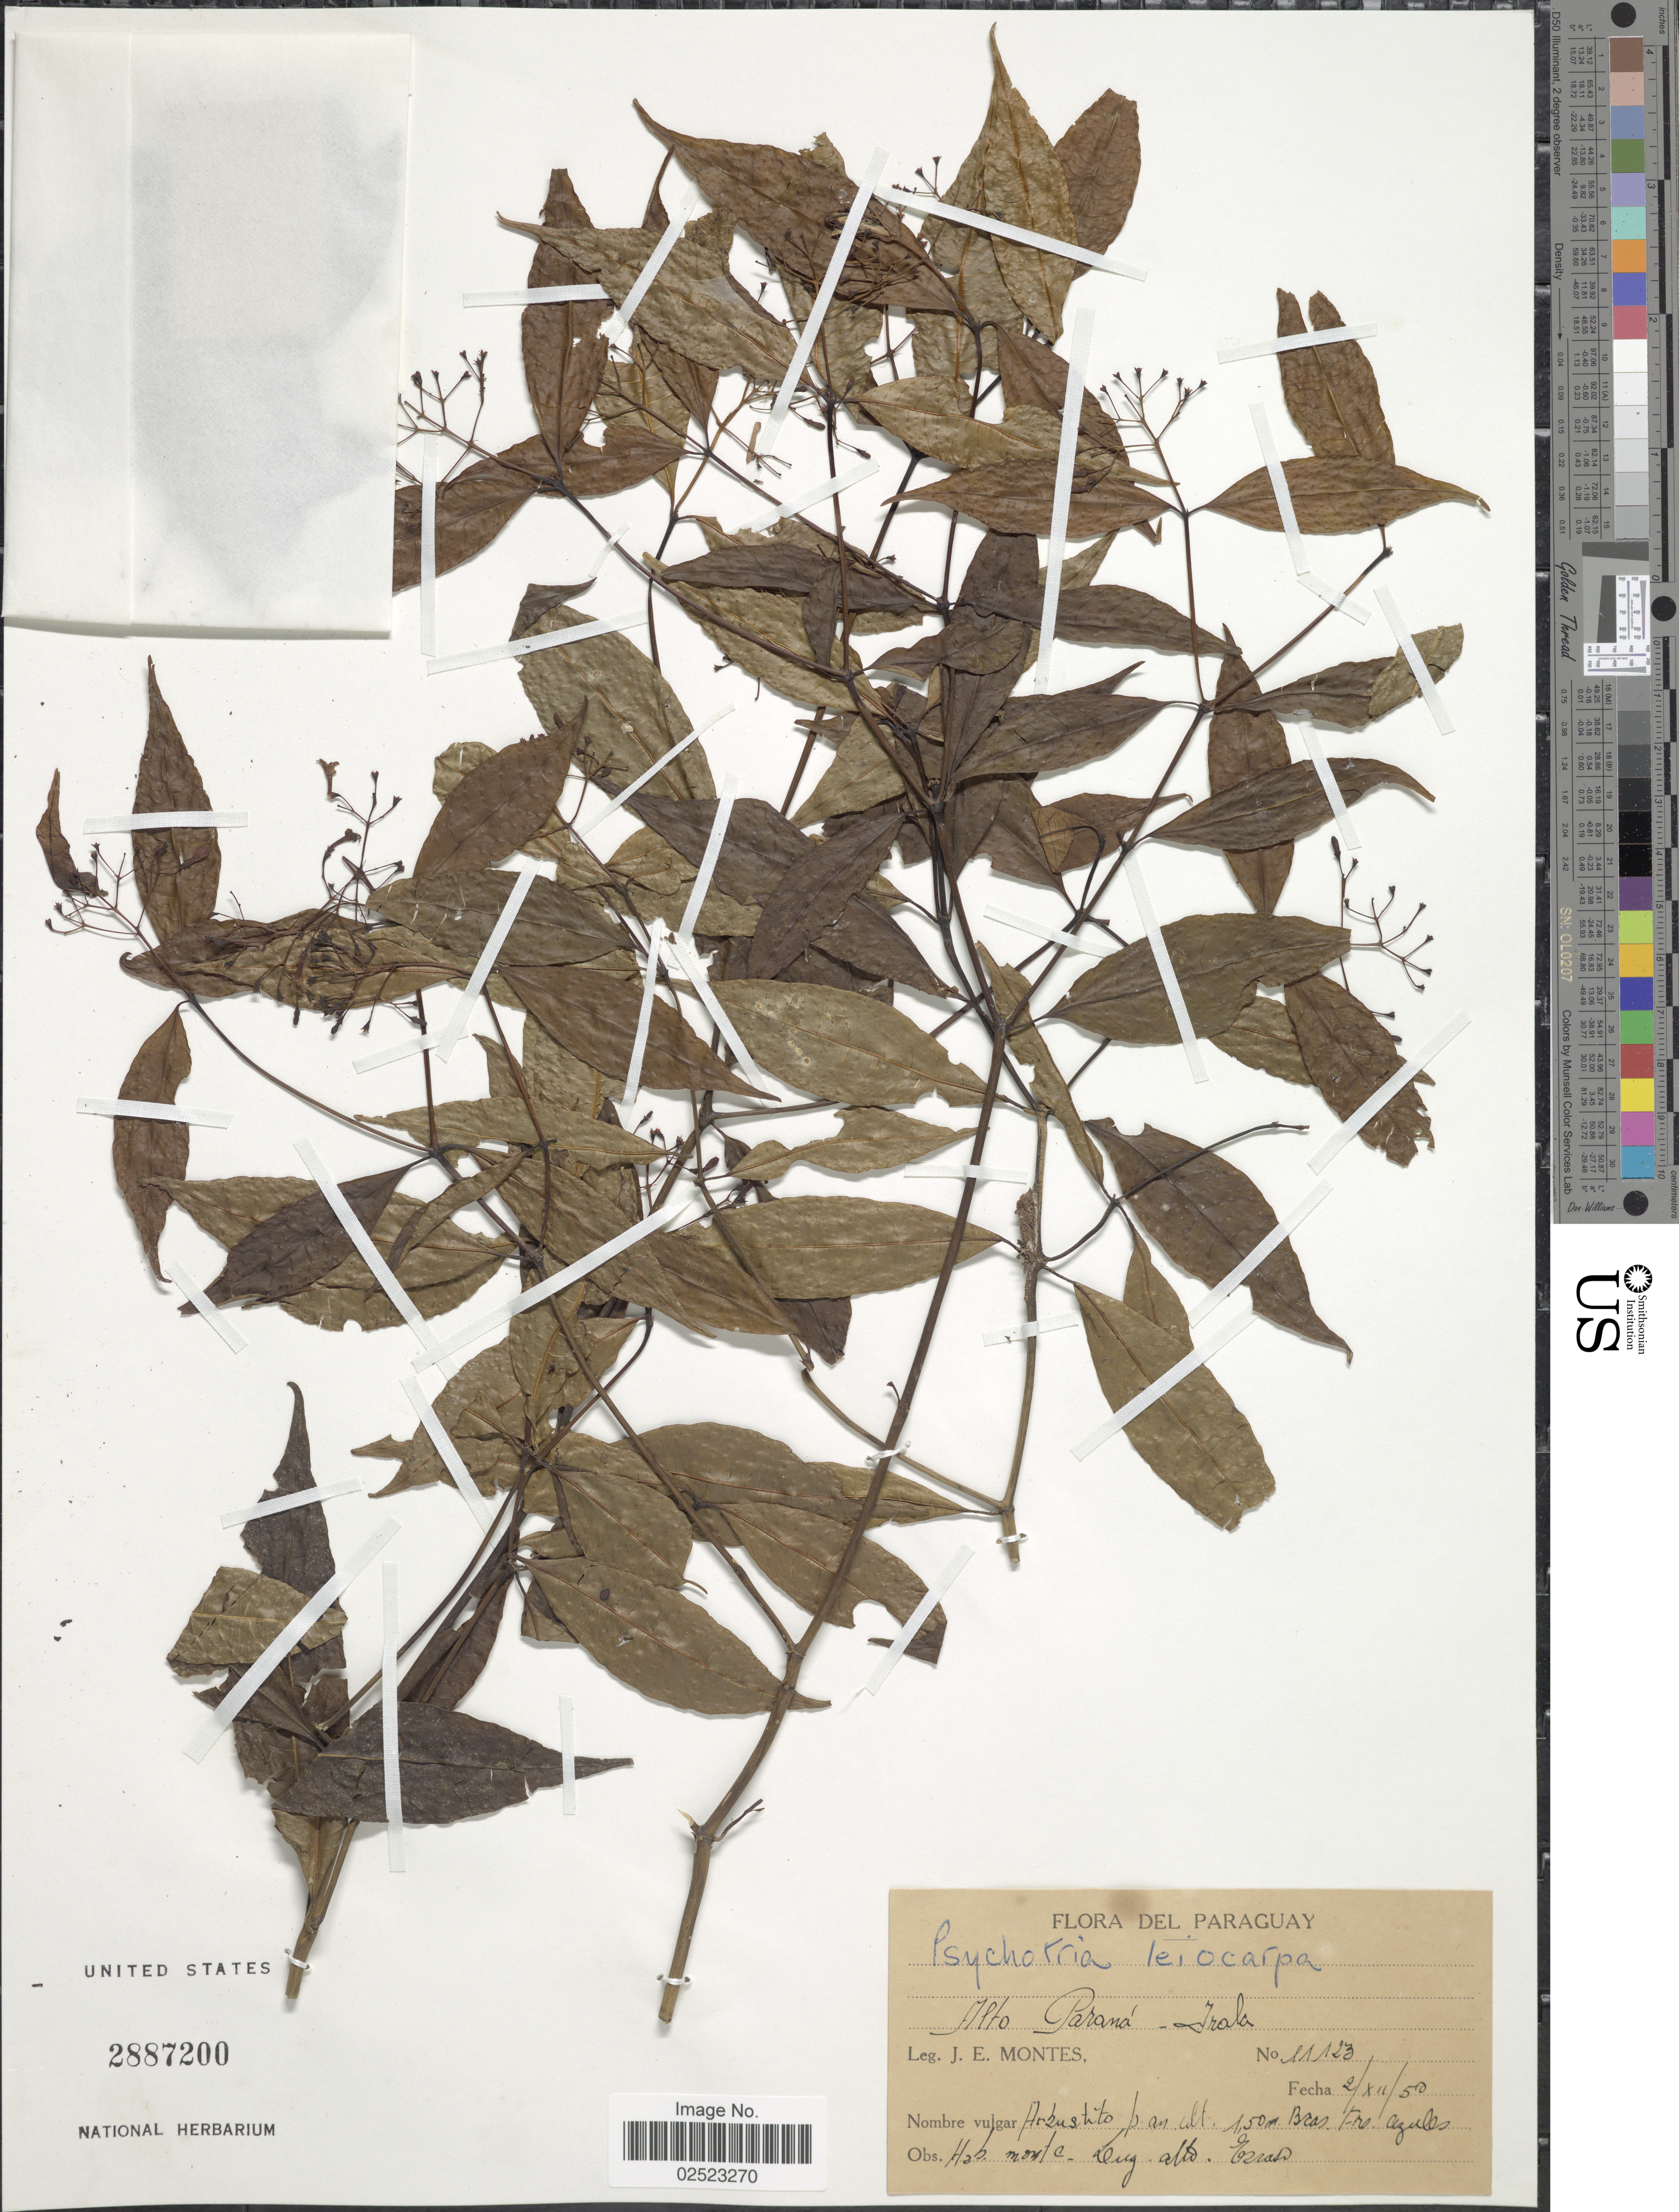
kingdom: Plantae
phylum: Tracheophyta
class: Magnoliopsida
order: Gentianales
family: Rubiaceae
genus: Psychotria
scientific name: Psychotria leiocarpa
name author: Cham. & Schltdl.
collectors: J. E. Montes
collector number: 11123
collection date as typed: Transcribed d/m/y: 2/12/50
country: Paraguay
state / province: Alto Parana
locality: Irala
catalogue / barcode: US 2887200